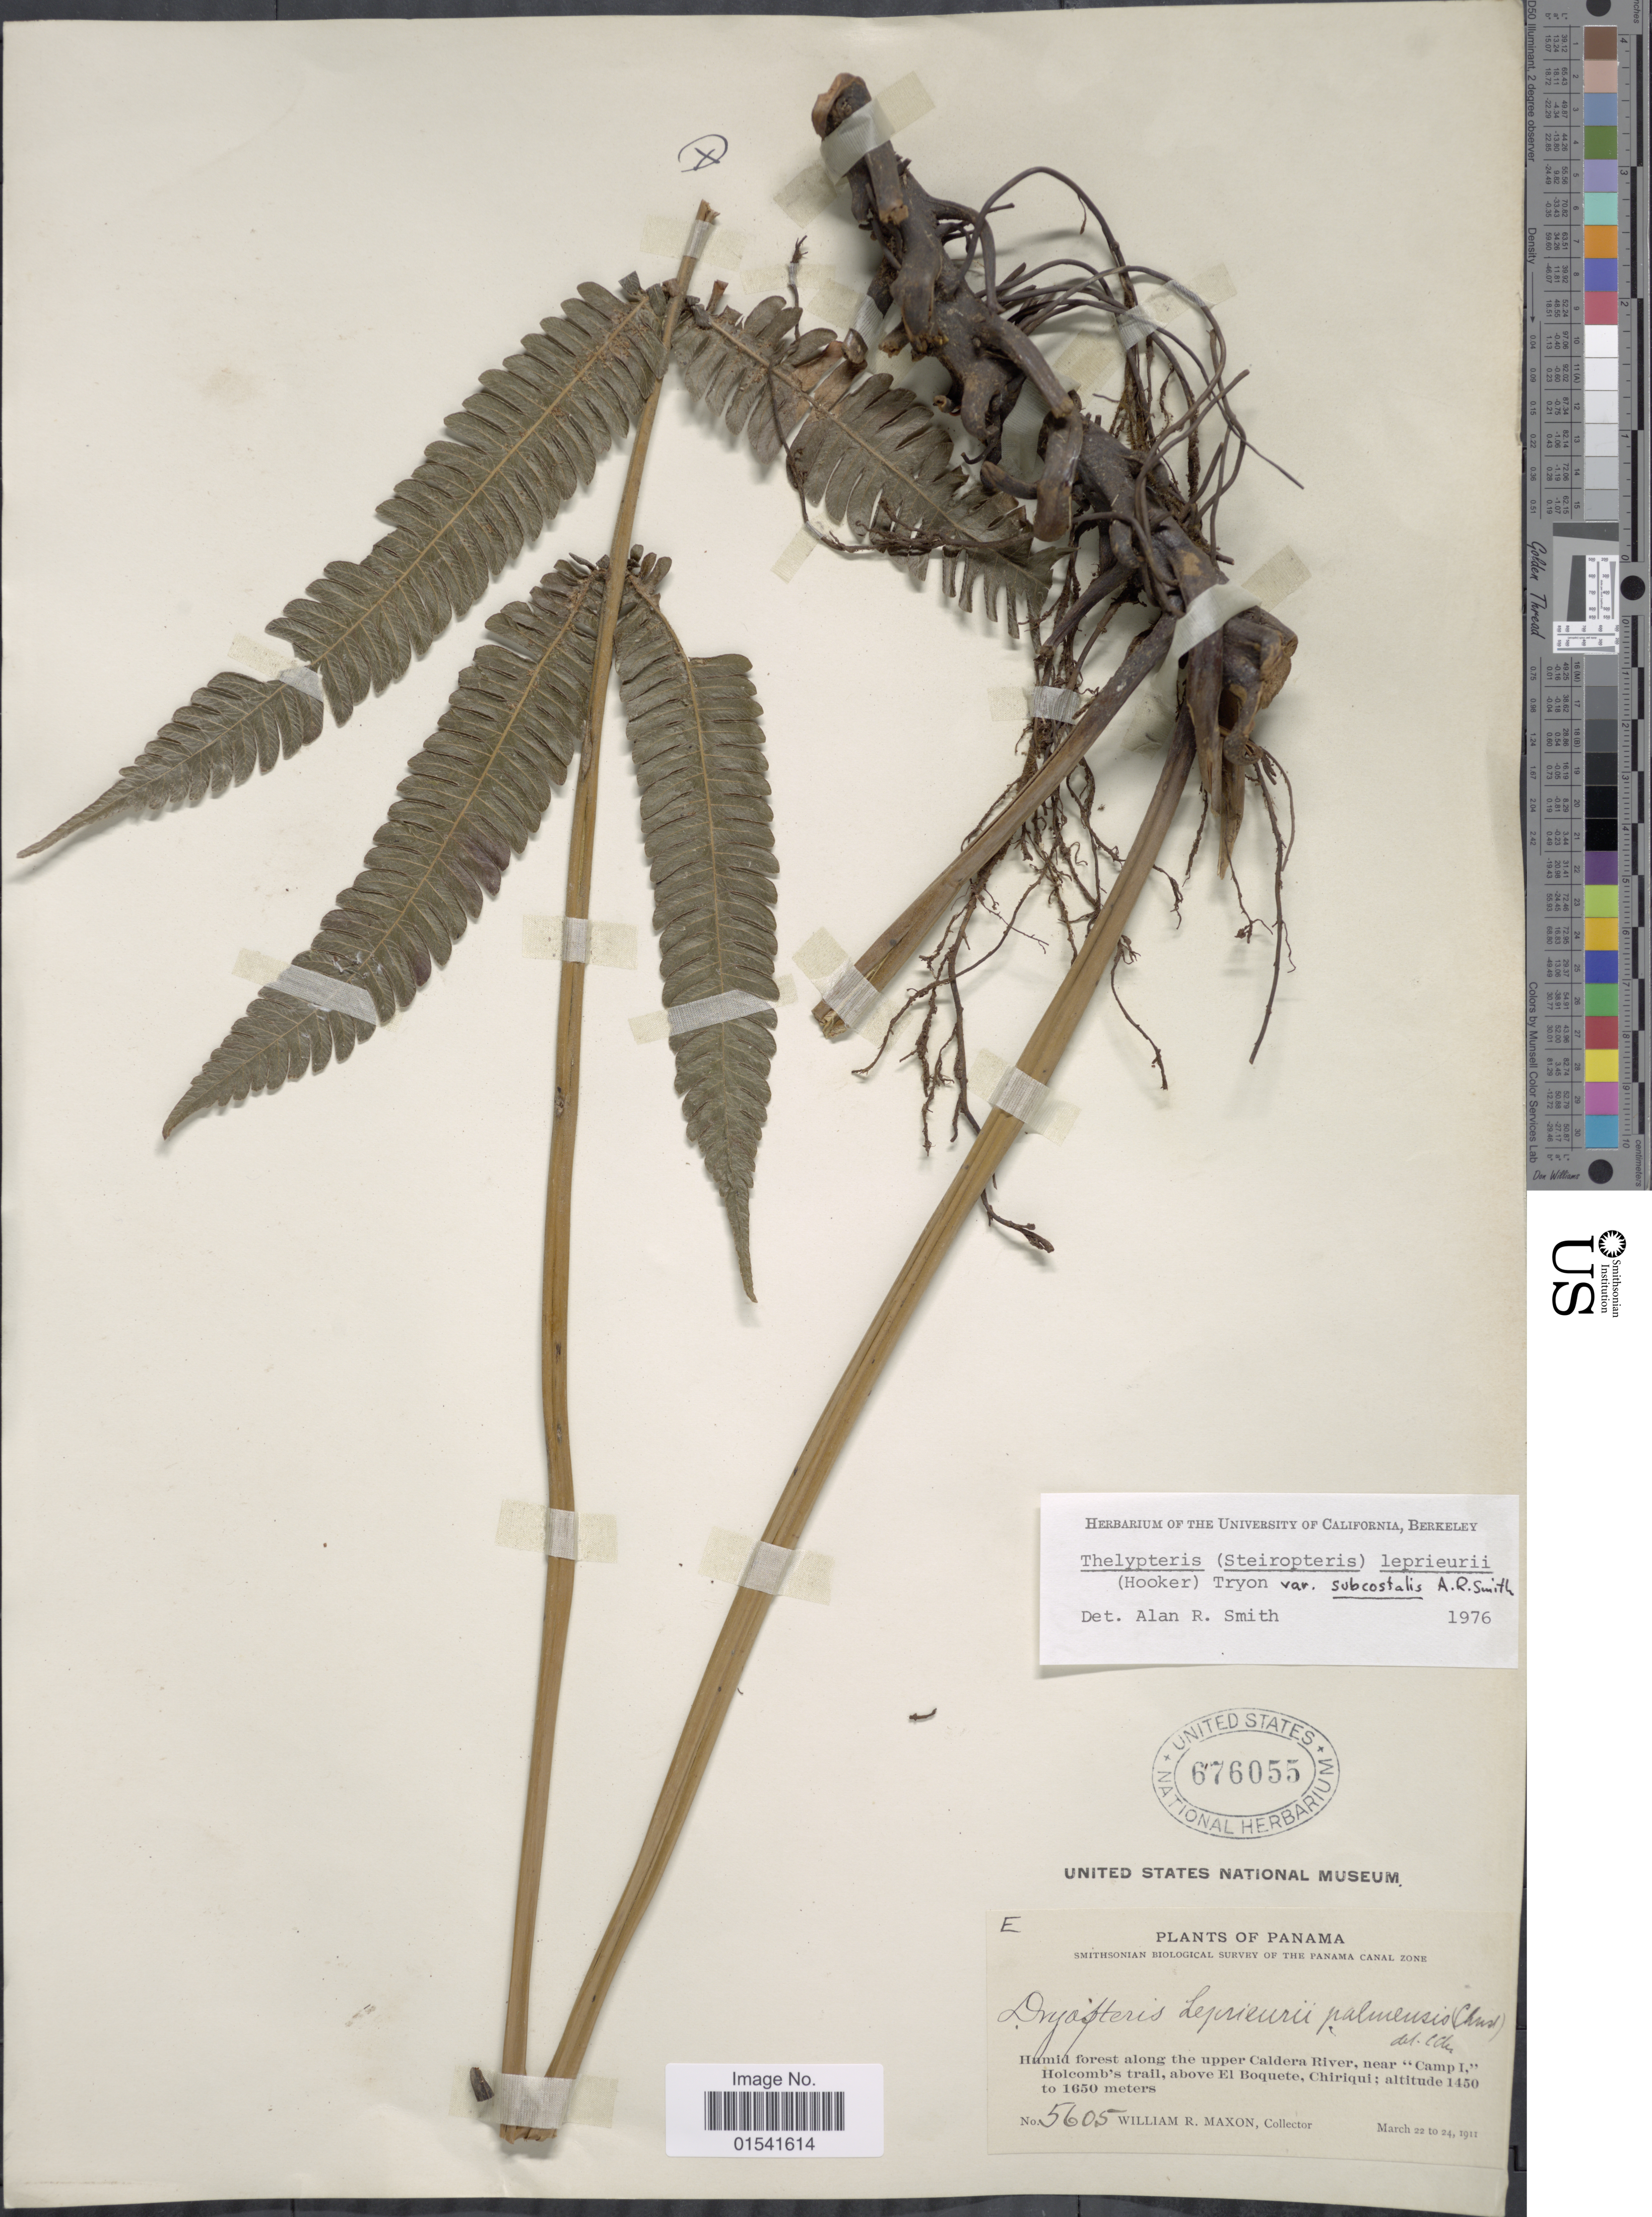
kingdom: Plantae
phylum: Tracheophyta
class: Polypodiopsida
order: Polypodiales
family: Thelypteridaceae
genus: Steiropteris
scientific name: Steiropteris leprieurii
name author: (Hook. f.) Pic. Serm.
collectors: W. R. Maxon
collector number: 5605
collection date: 1911-03-22/1911-03-24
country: Panama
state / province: Chiriqui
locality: Humid forest along the upper Caldera River, near 'Camp I', Holcomb's trail, above El Boquete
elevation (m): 1450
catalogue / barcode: US 676055